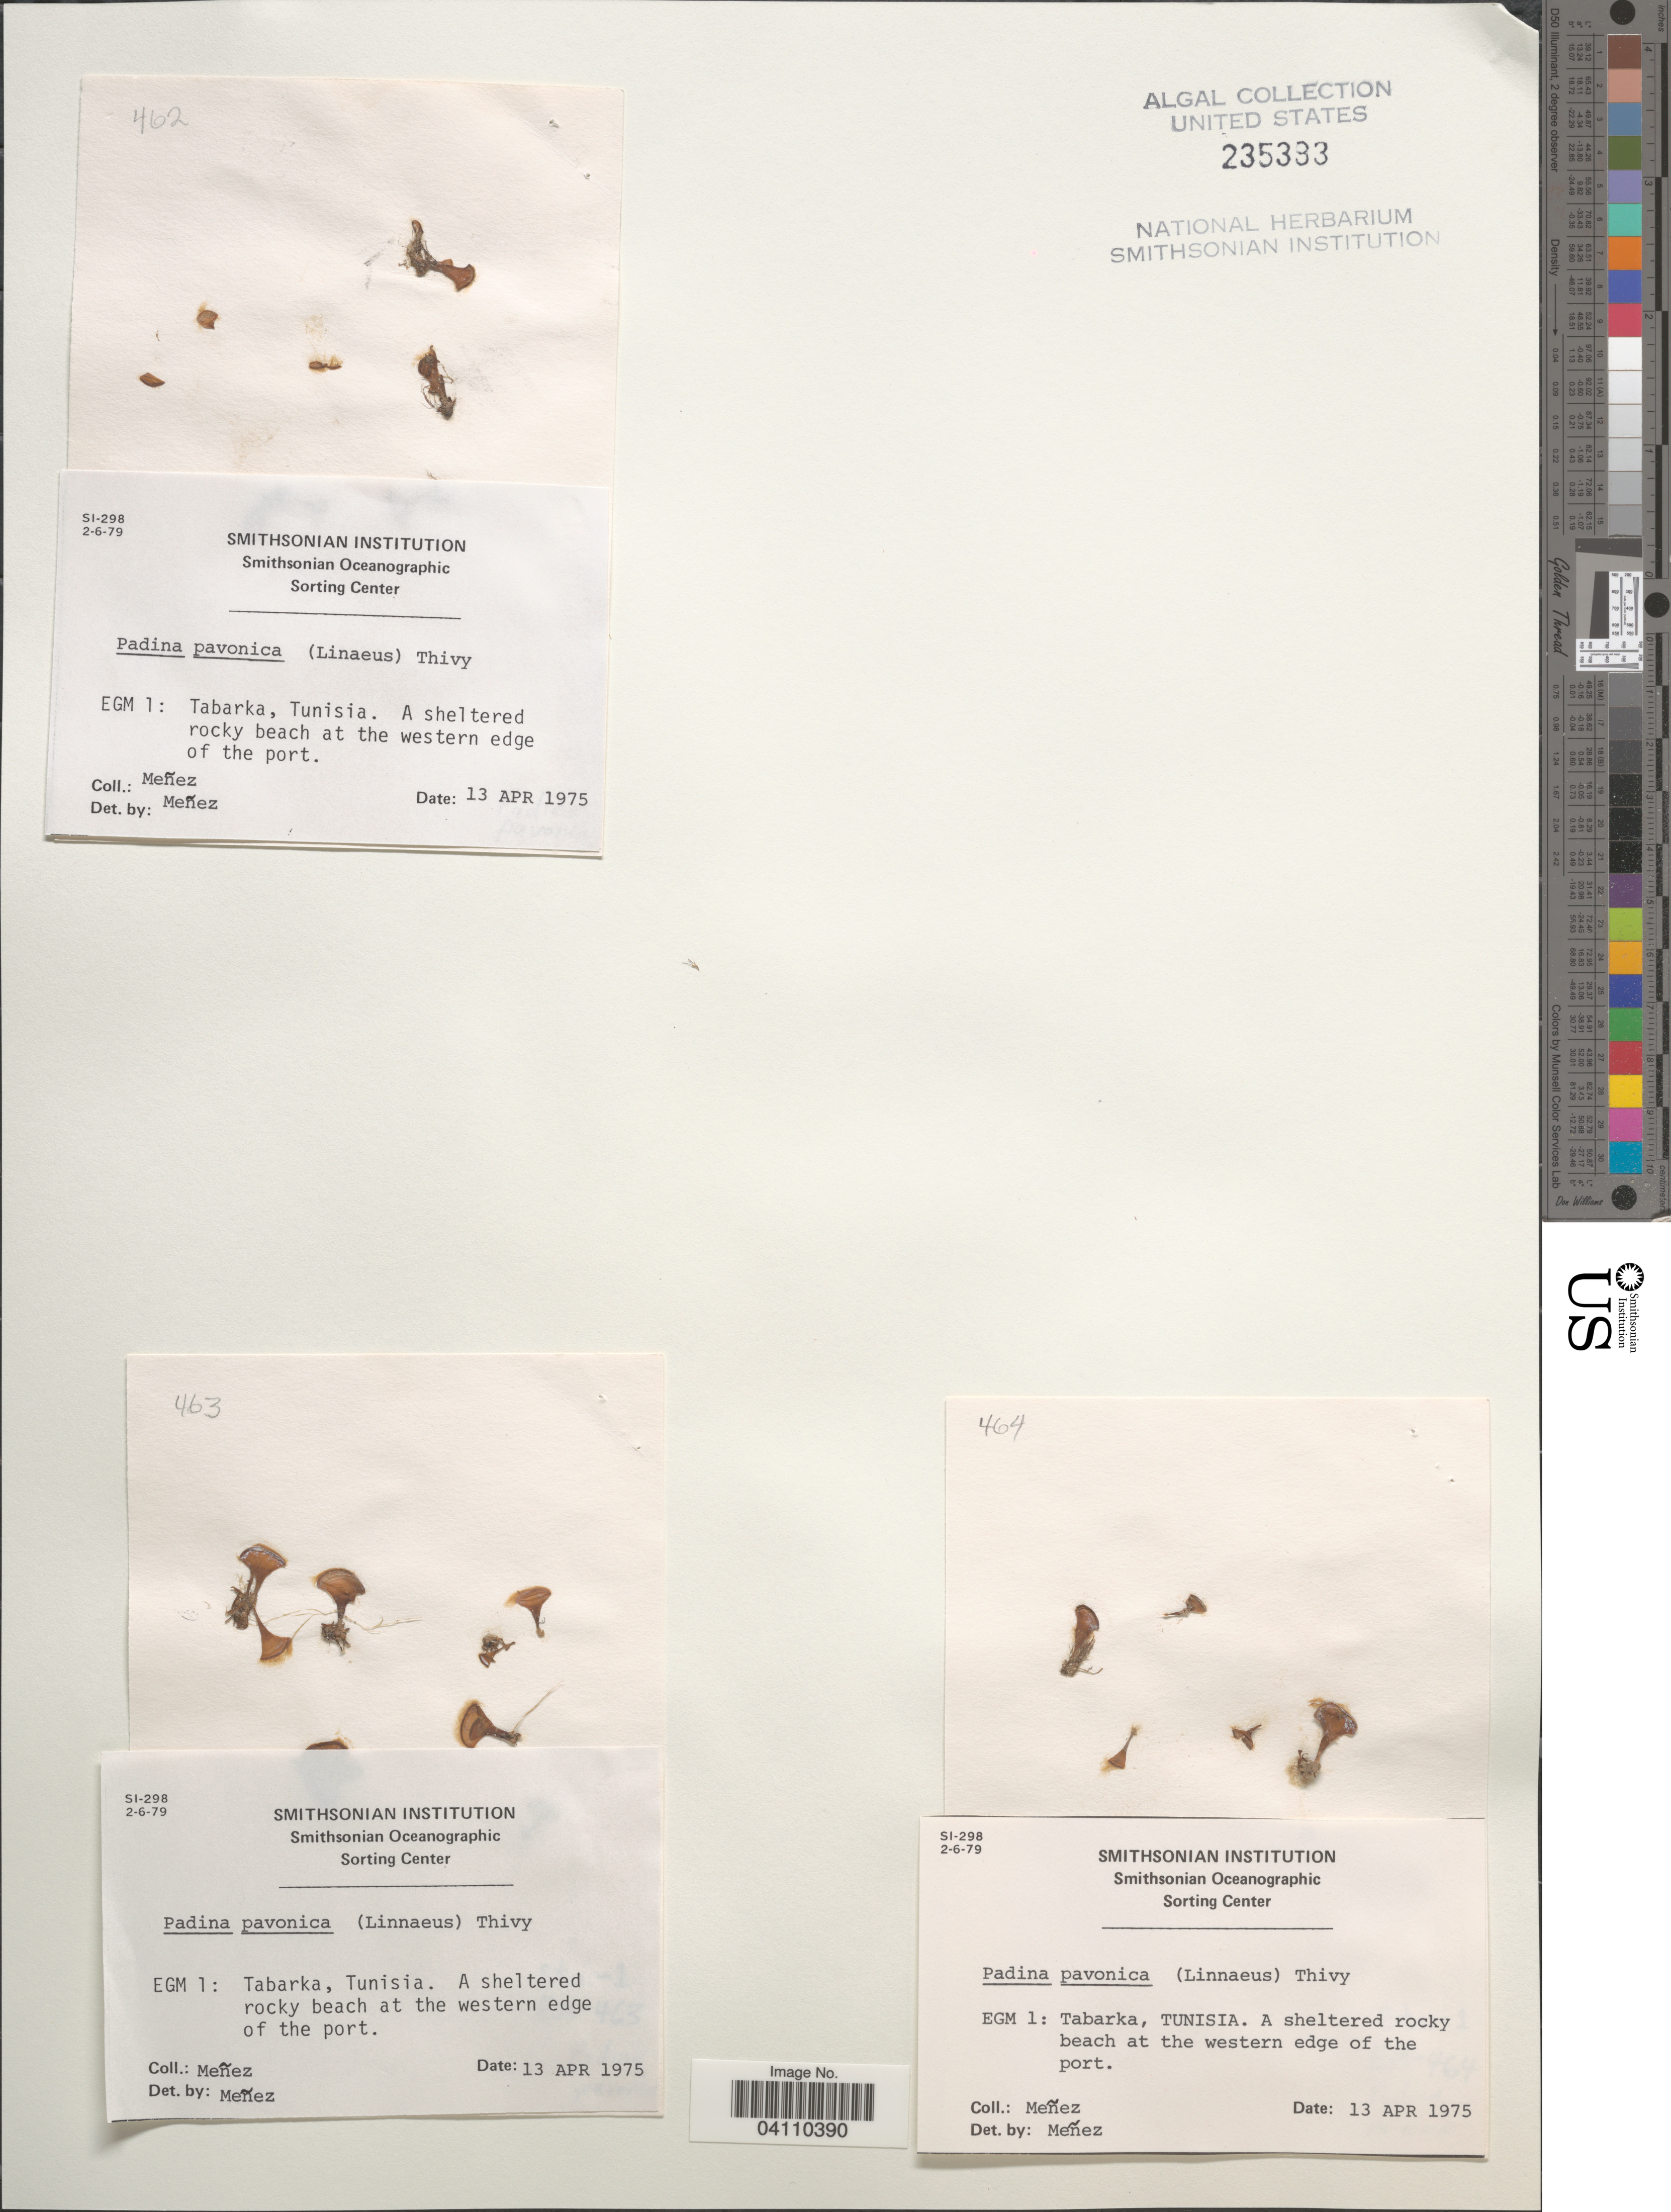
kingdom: Chromista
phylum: Ochrophyta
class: Phaeophyceae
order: Dictyotales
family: Dictyotaceae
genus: Padina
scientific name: Padina pavonica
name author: (L.) Thivy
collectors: Menez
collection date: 1975-04-13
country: Tunisia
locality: EGM 1: Tabarka, Tunisia. A sheltered rocky beach at the western edge of the port.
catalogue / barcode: US 235393